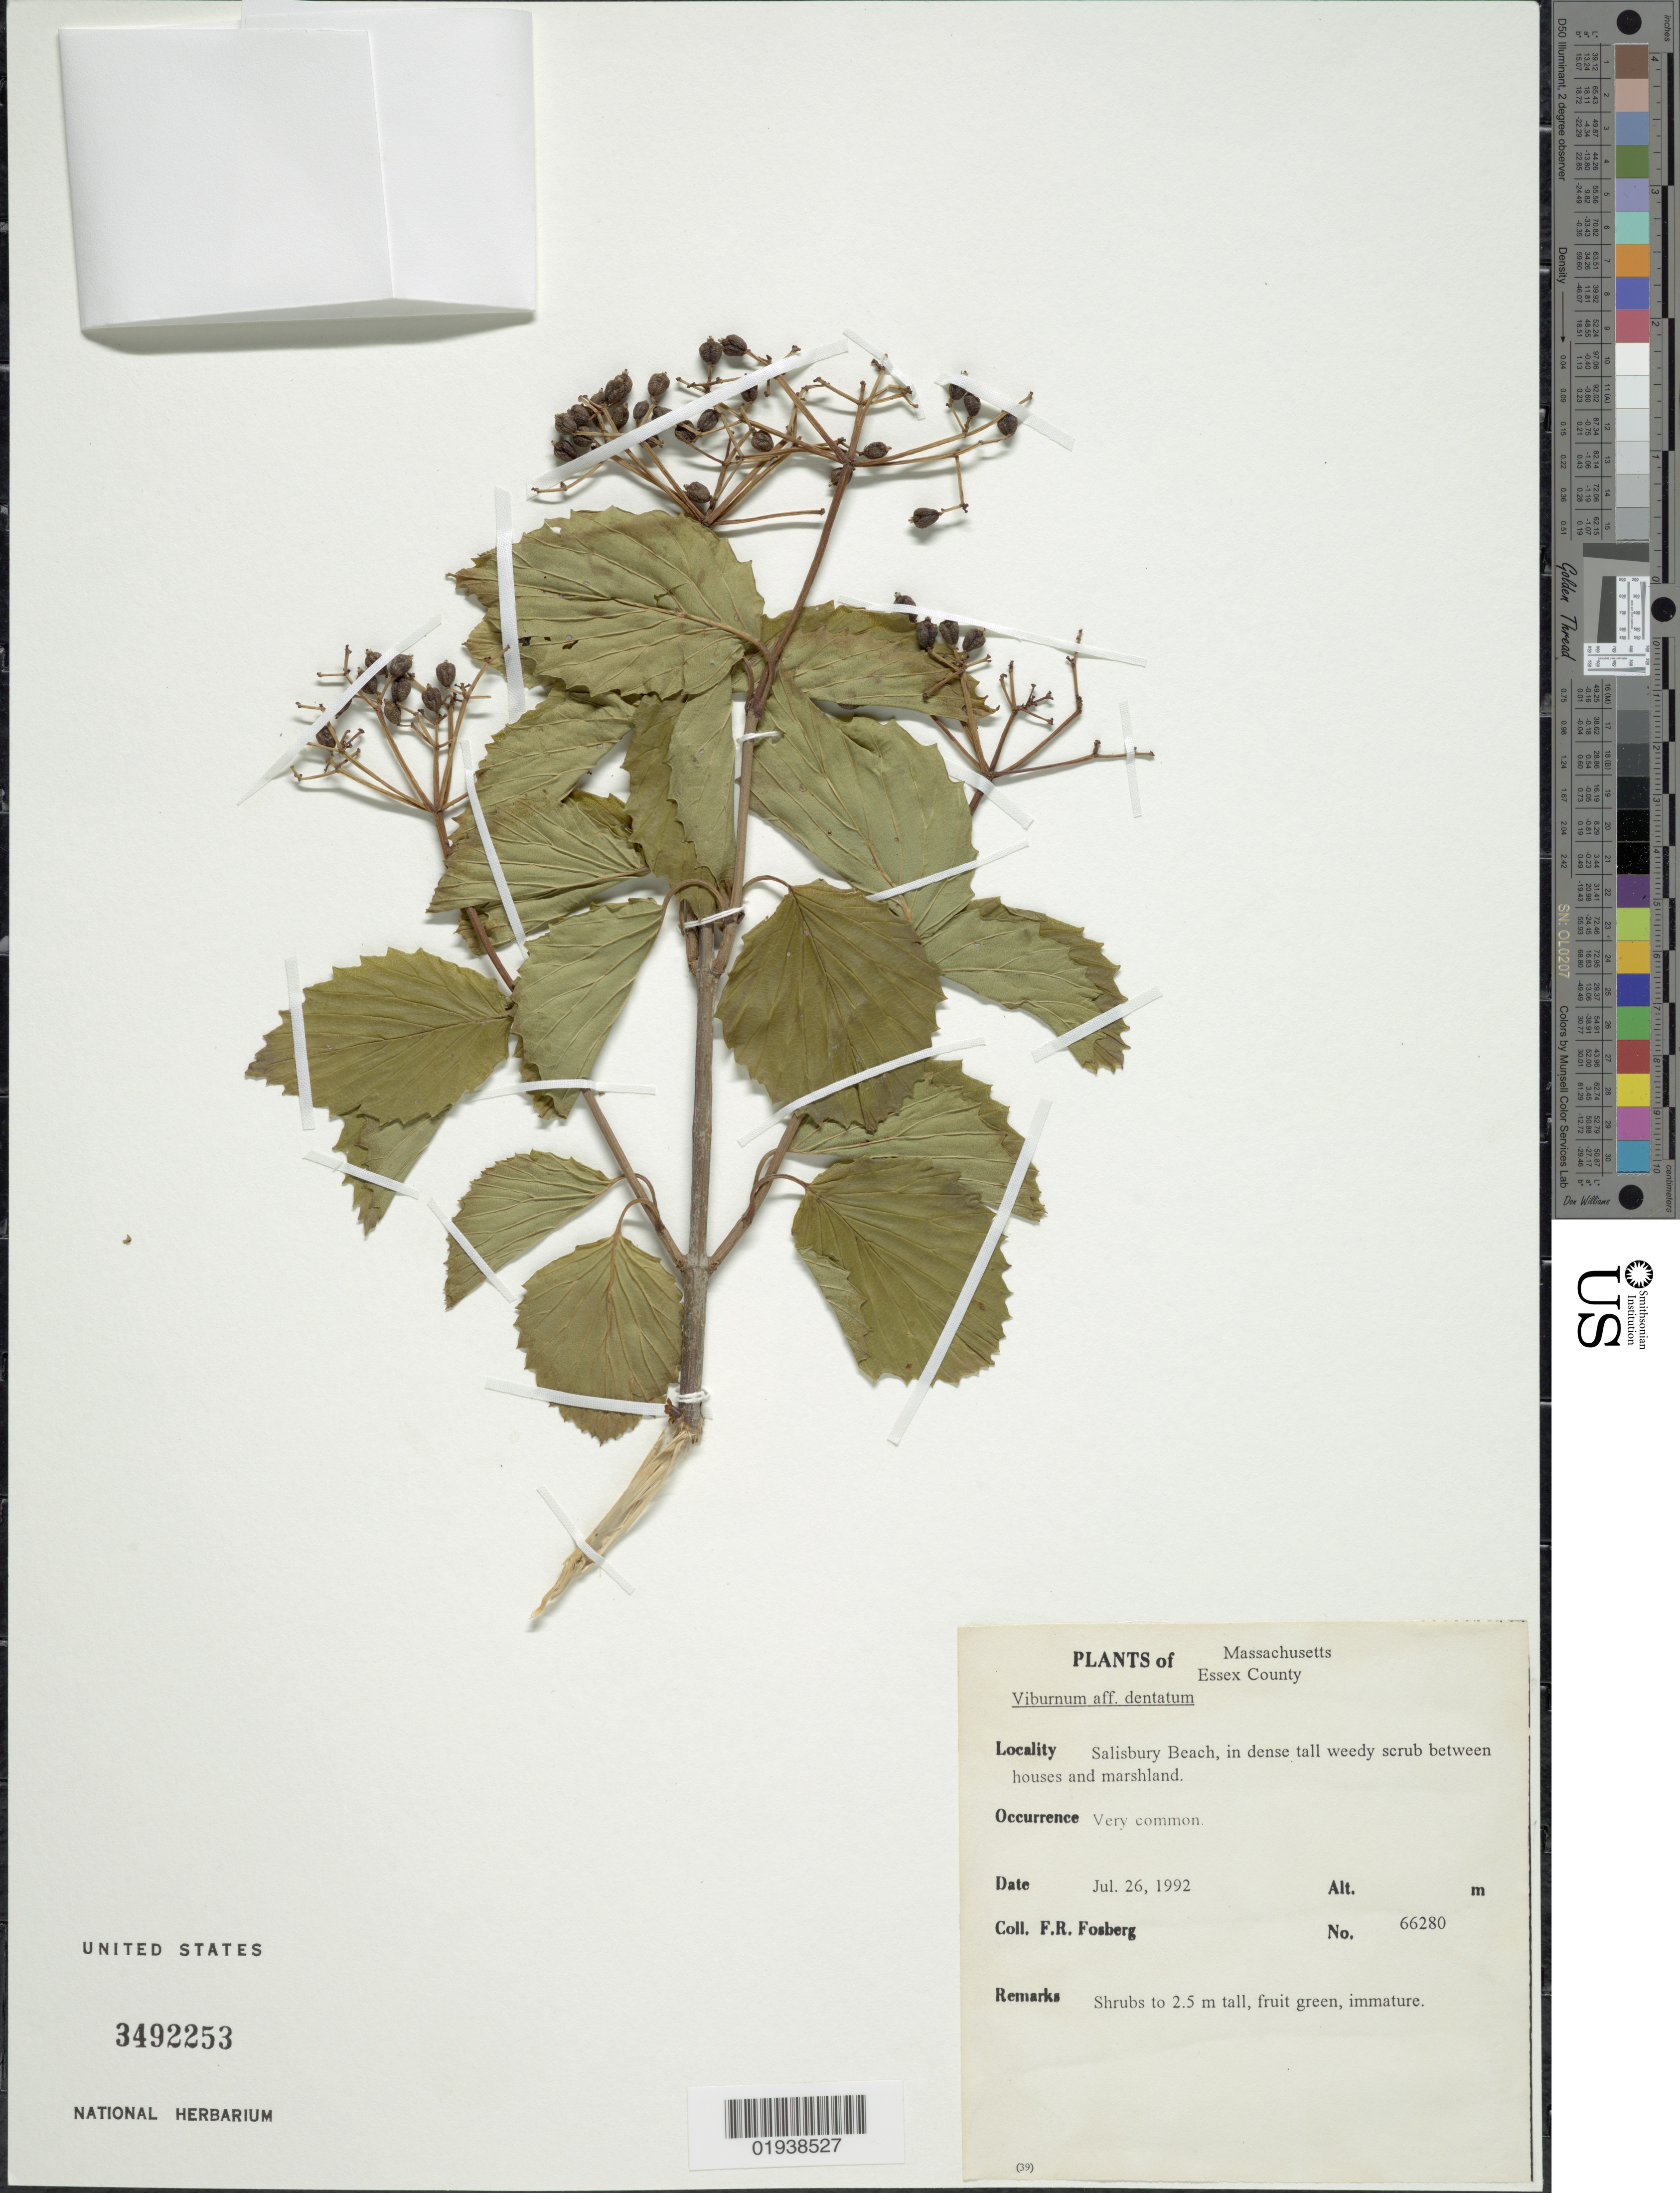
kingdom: Plantae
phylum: Tracheophyta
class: Magnoliopsida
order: Dipsacales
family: Viburnaceae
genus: Viburnum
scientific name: Viburnum dentatum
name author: L.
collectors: F. R. Fosberg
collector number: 66280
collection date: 1992-10-26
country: United States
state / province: Massachusetts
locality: Essex County, Salisbury Beach.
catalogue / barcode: US 3492253